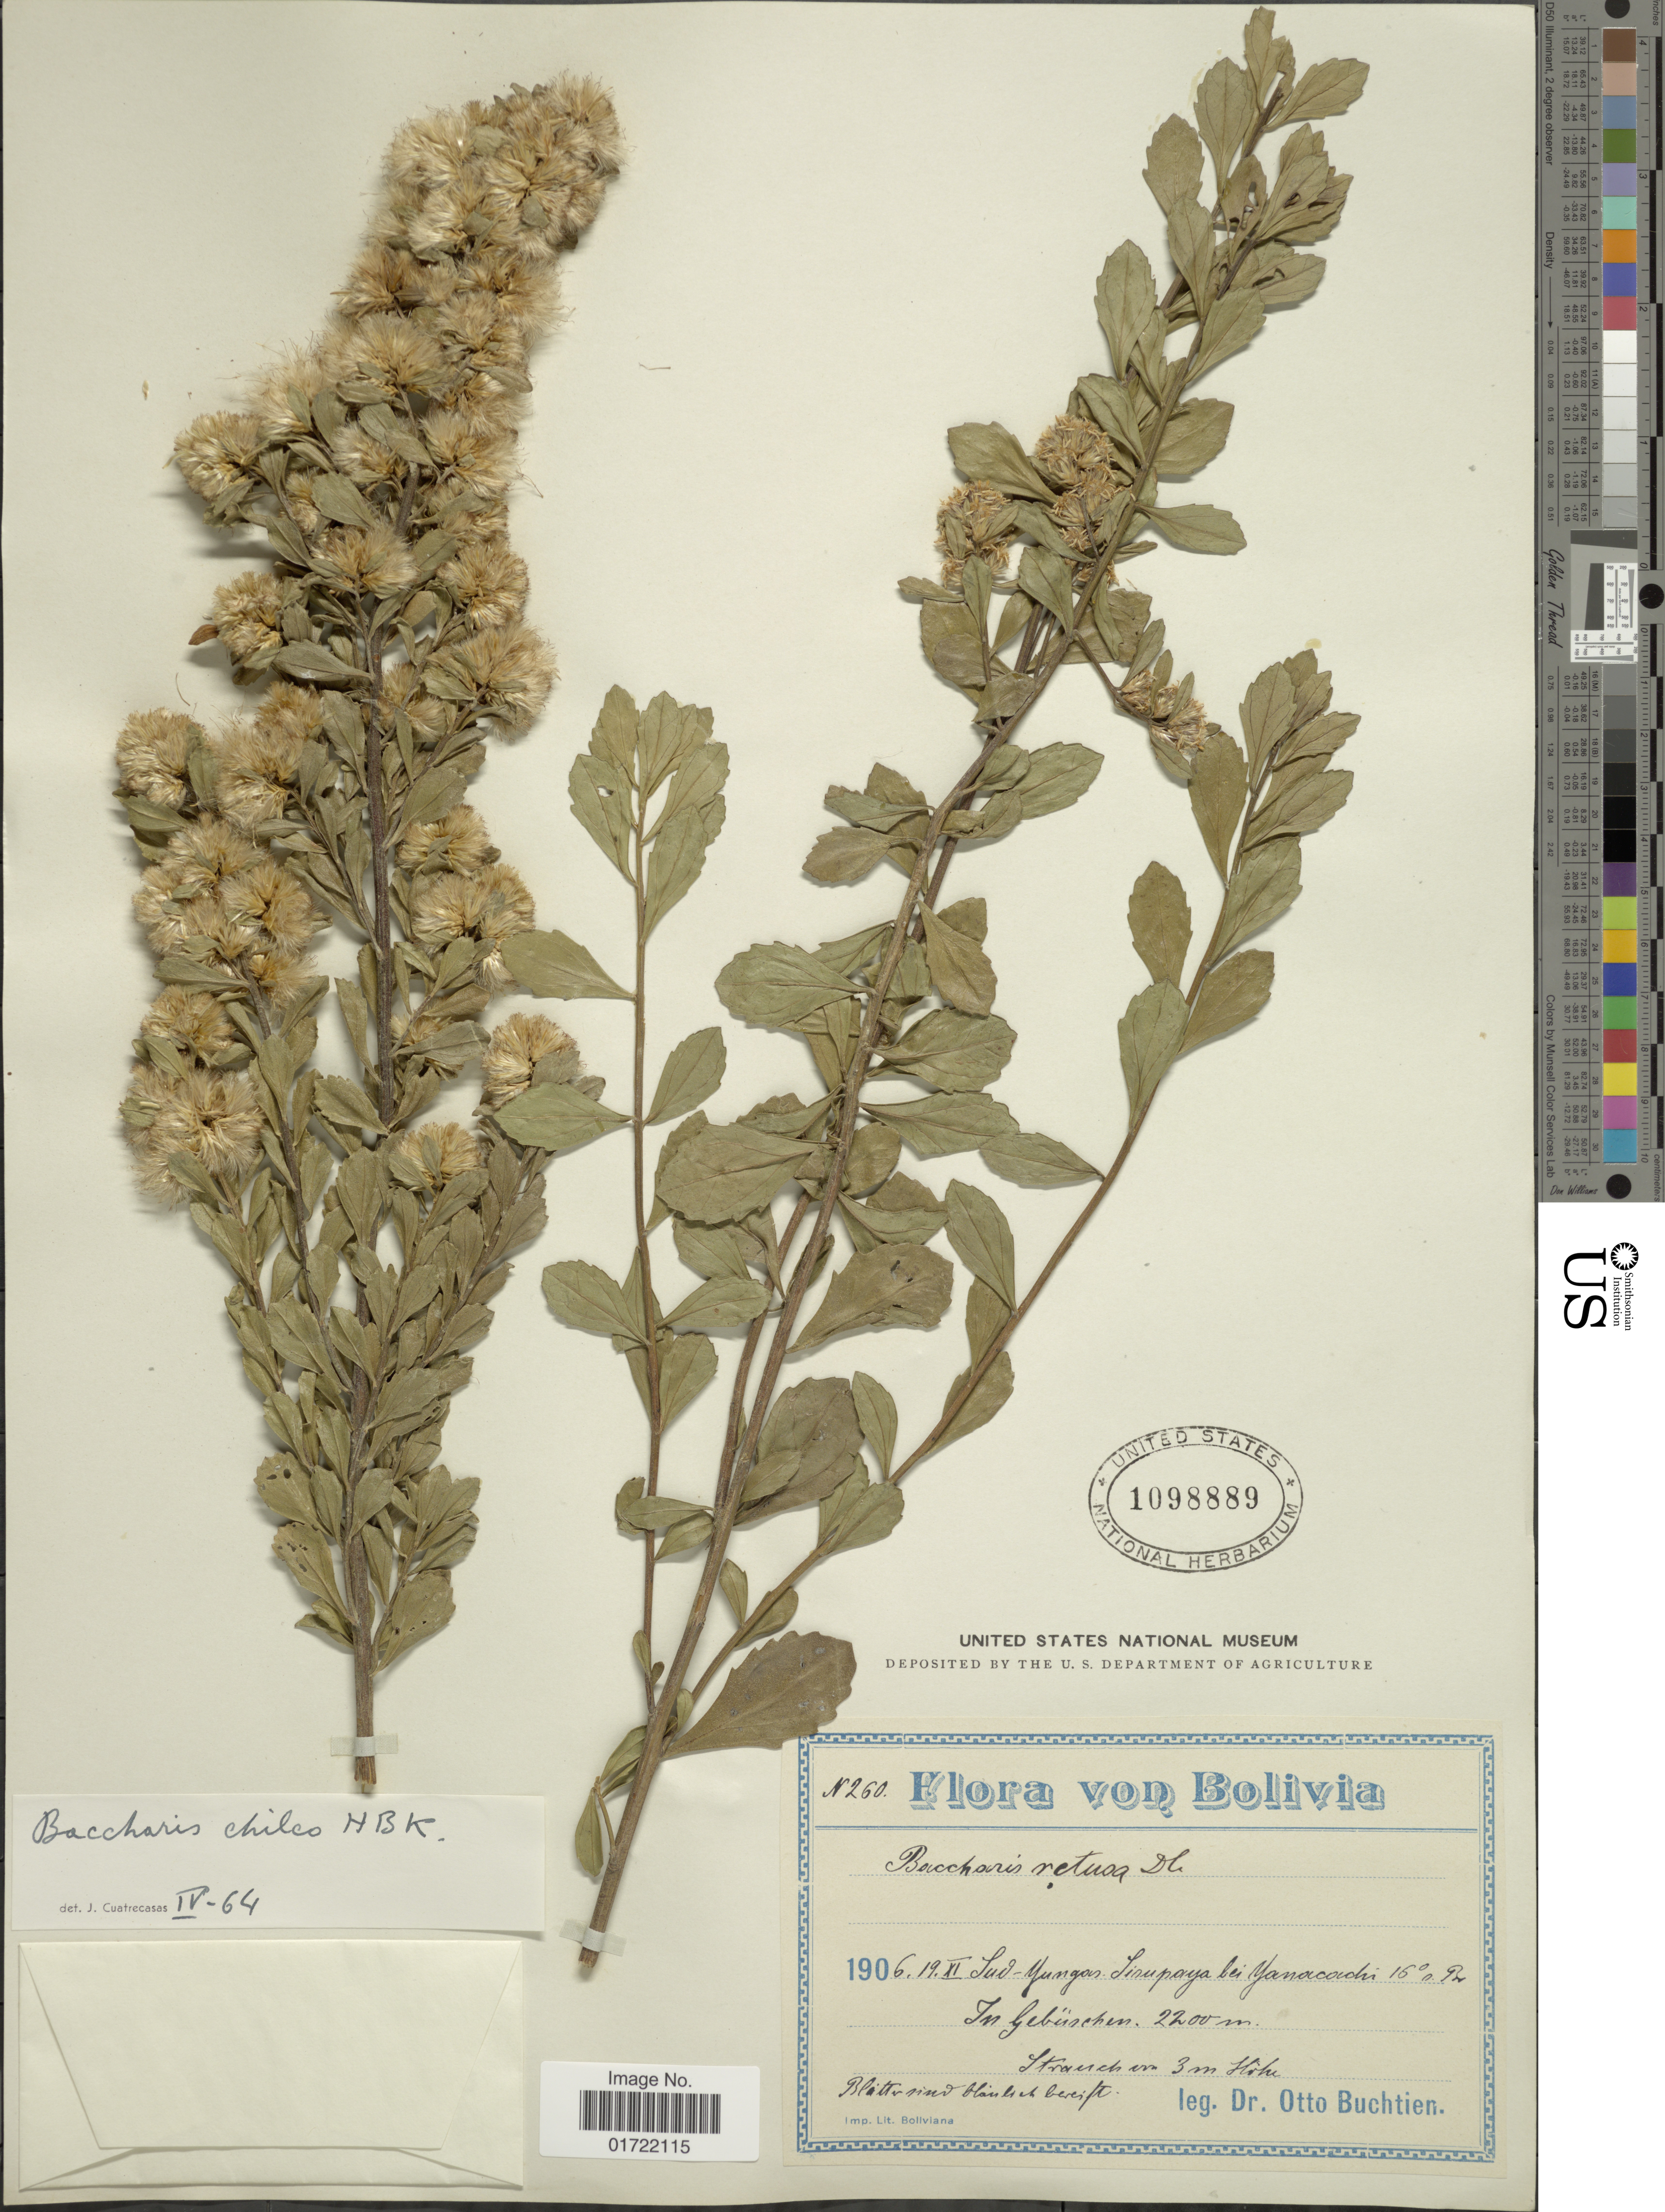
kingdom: Plantae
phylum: Tracheophyta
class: Magnoliopsida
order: Asterales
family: Asteraceae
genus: Baccharis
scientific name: Baccharis chilco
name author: Kunth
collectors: O. Buchtien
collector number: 260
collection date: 1906-11-19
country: Bolivia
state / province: La Paz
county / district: Sud Yungas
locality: Yanacachi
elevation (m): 2200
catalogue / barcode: US 1098889